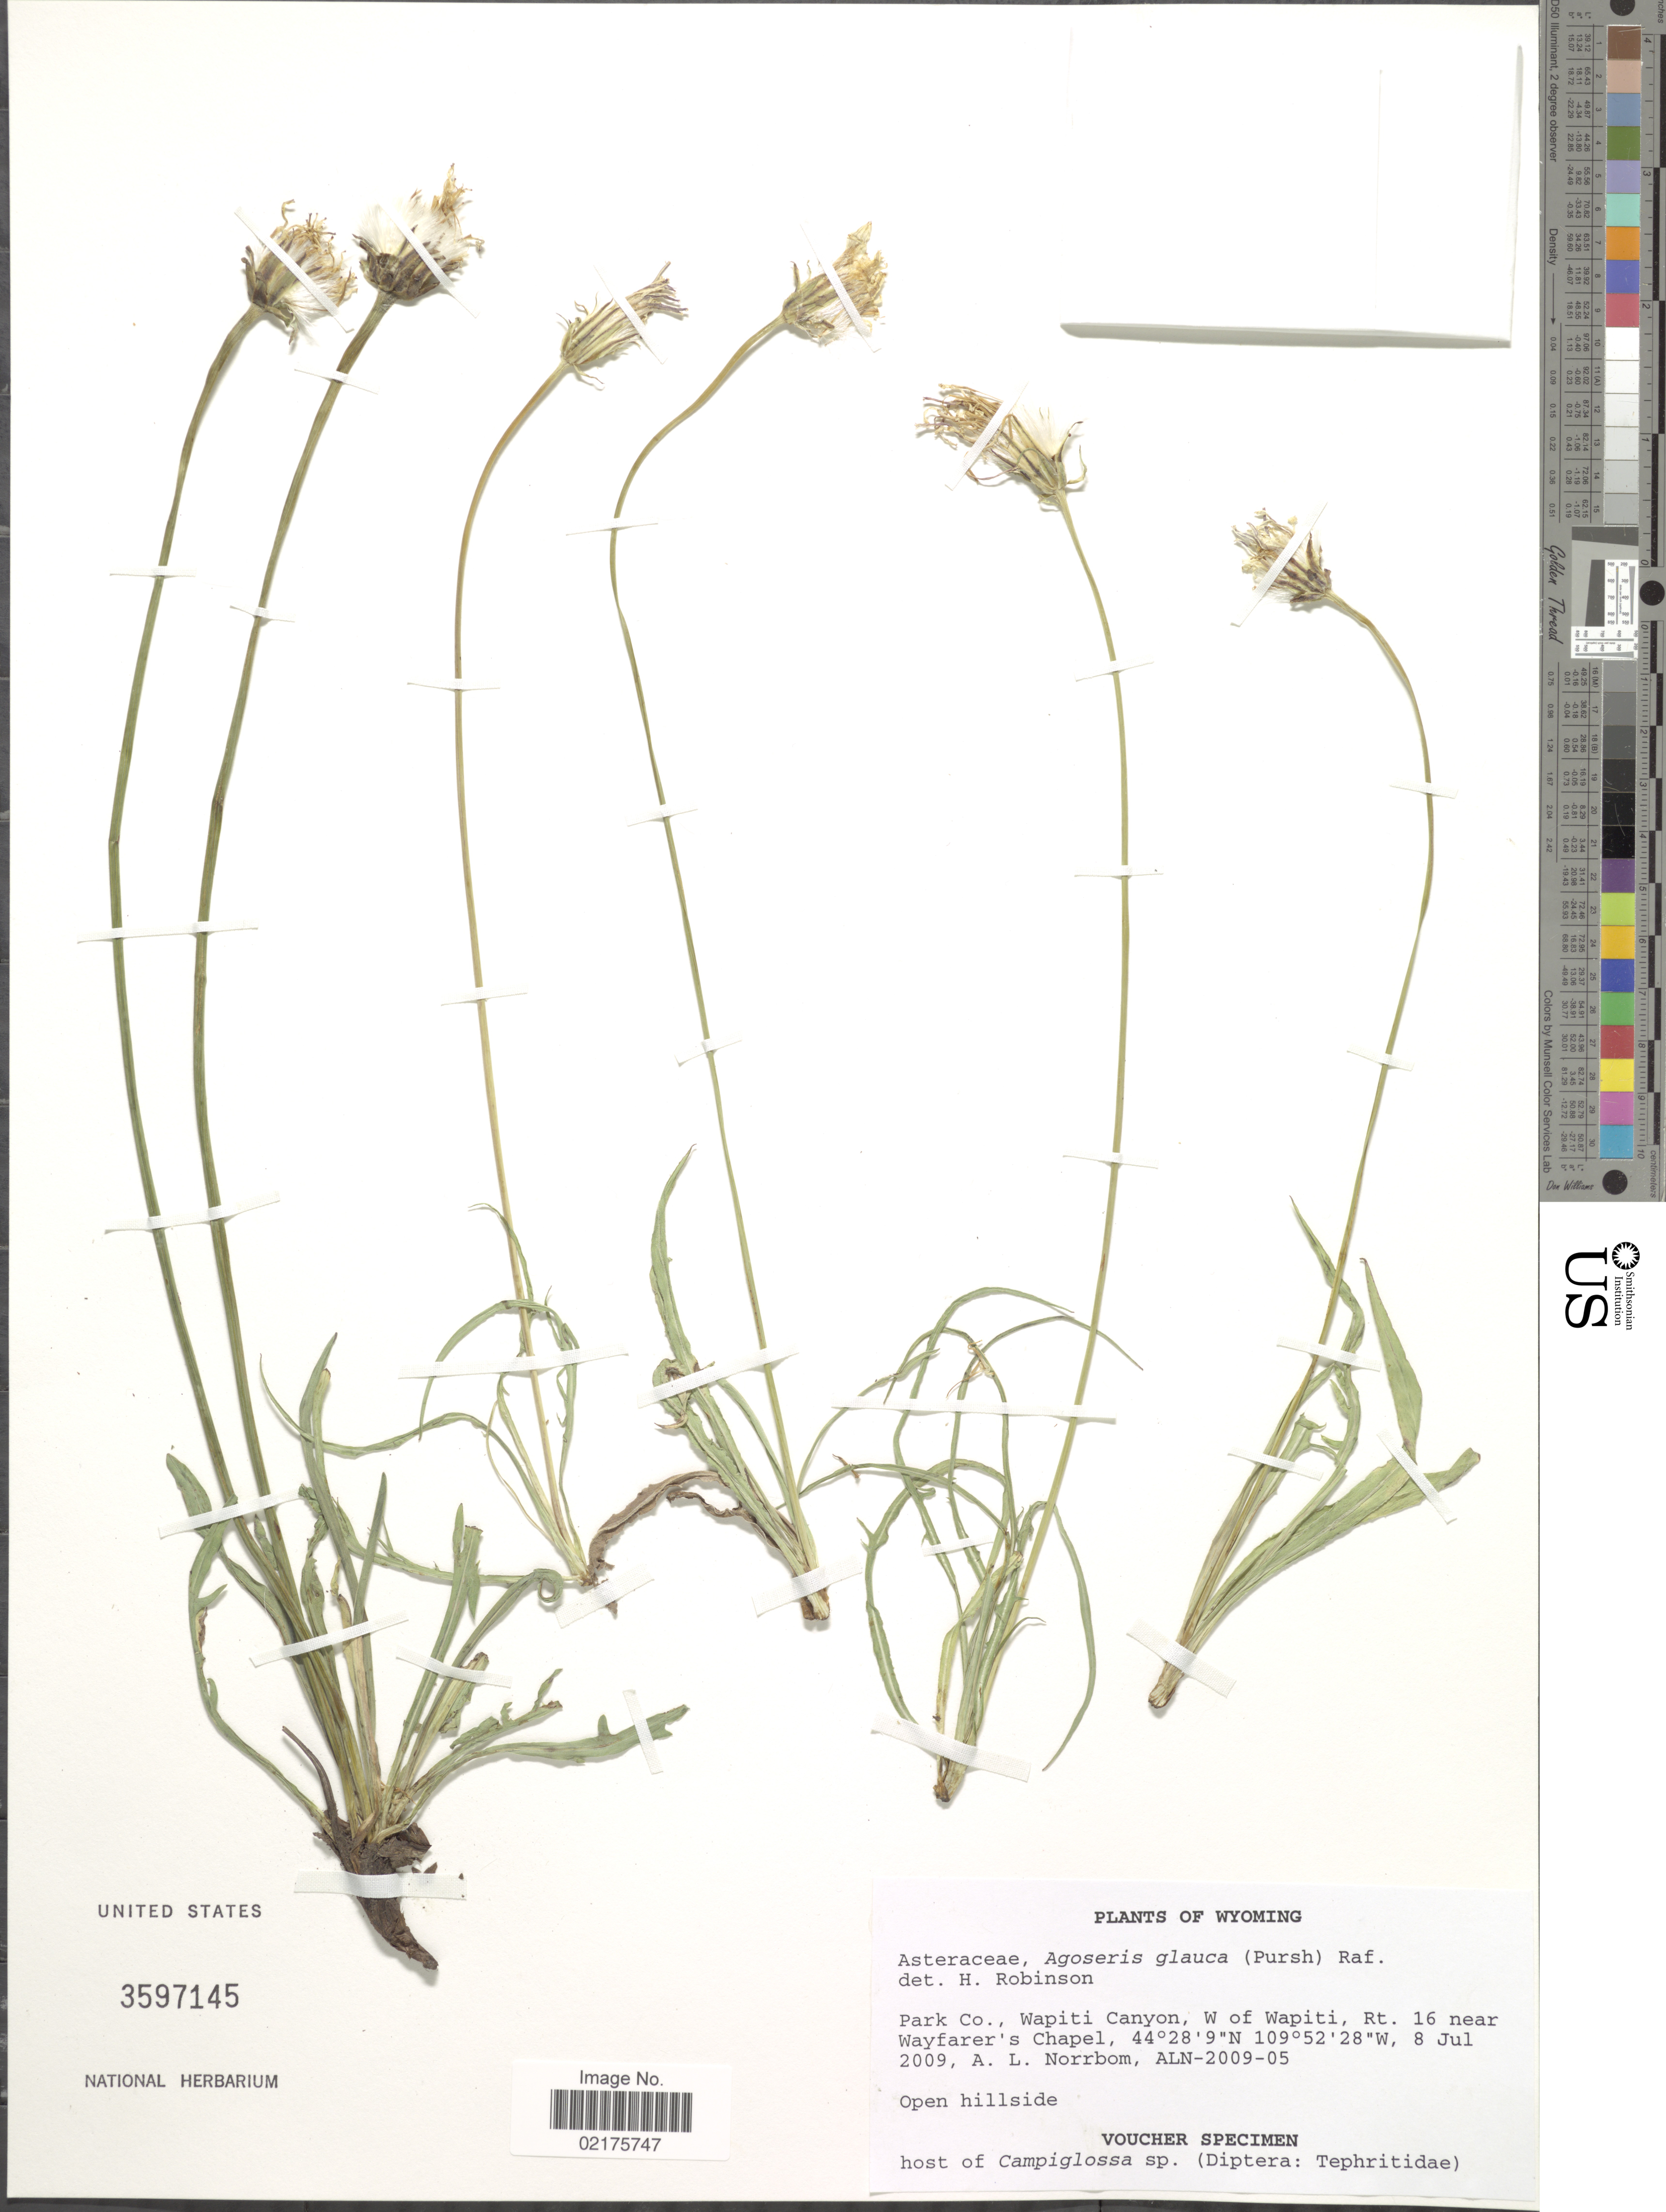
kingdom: Plantae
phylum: Tracheophyta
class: Magnoliopsida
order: Asterales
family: Asteraceae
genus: Agoseris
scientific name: Agoseris glauca var. glauca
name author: (Pursh) Raf.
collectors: A. L. Norrbom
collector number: ALN-2009-05?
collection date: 2009-07-08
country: United States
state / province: Wyoming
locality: Park Co., Wapiti Canyon, W. of Wapiti, Rt. 16 near Wayfarer's Chapel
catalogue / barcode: US 3597145